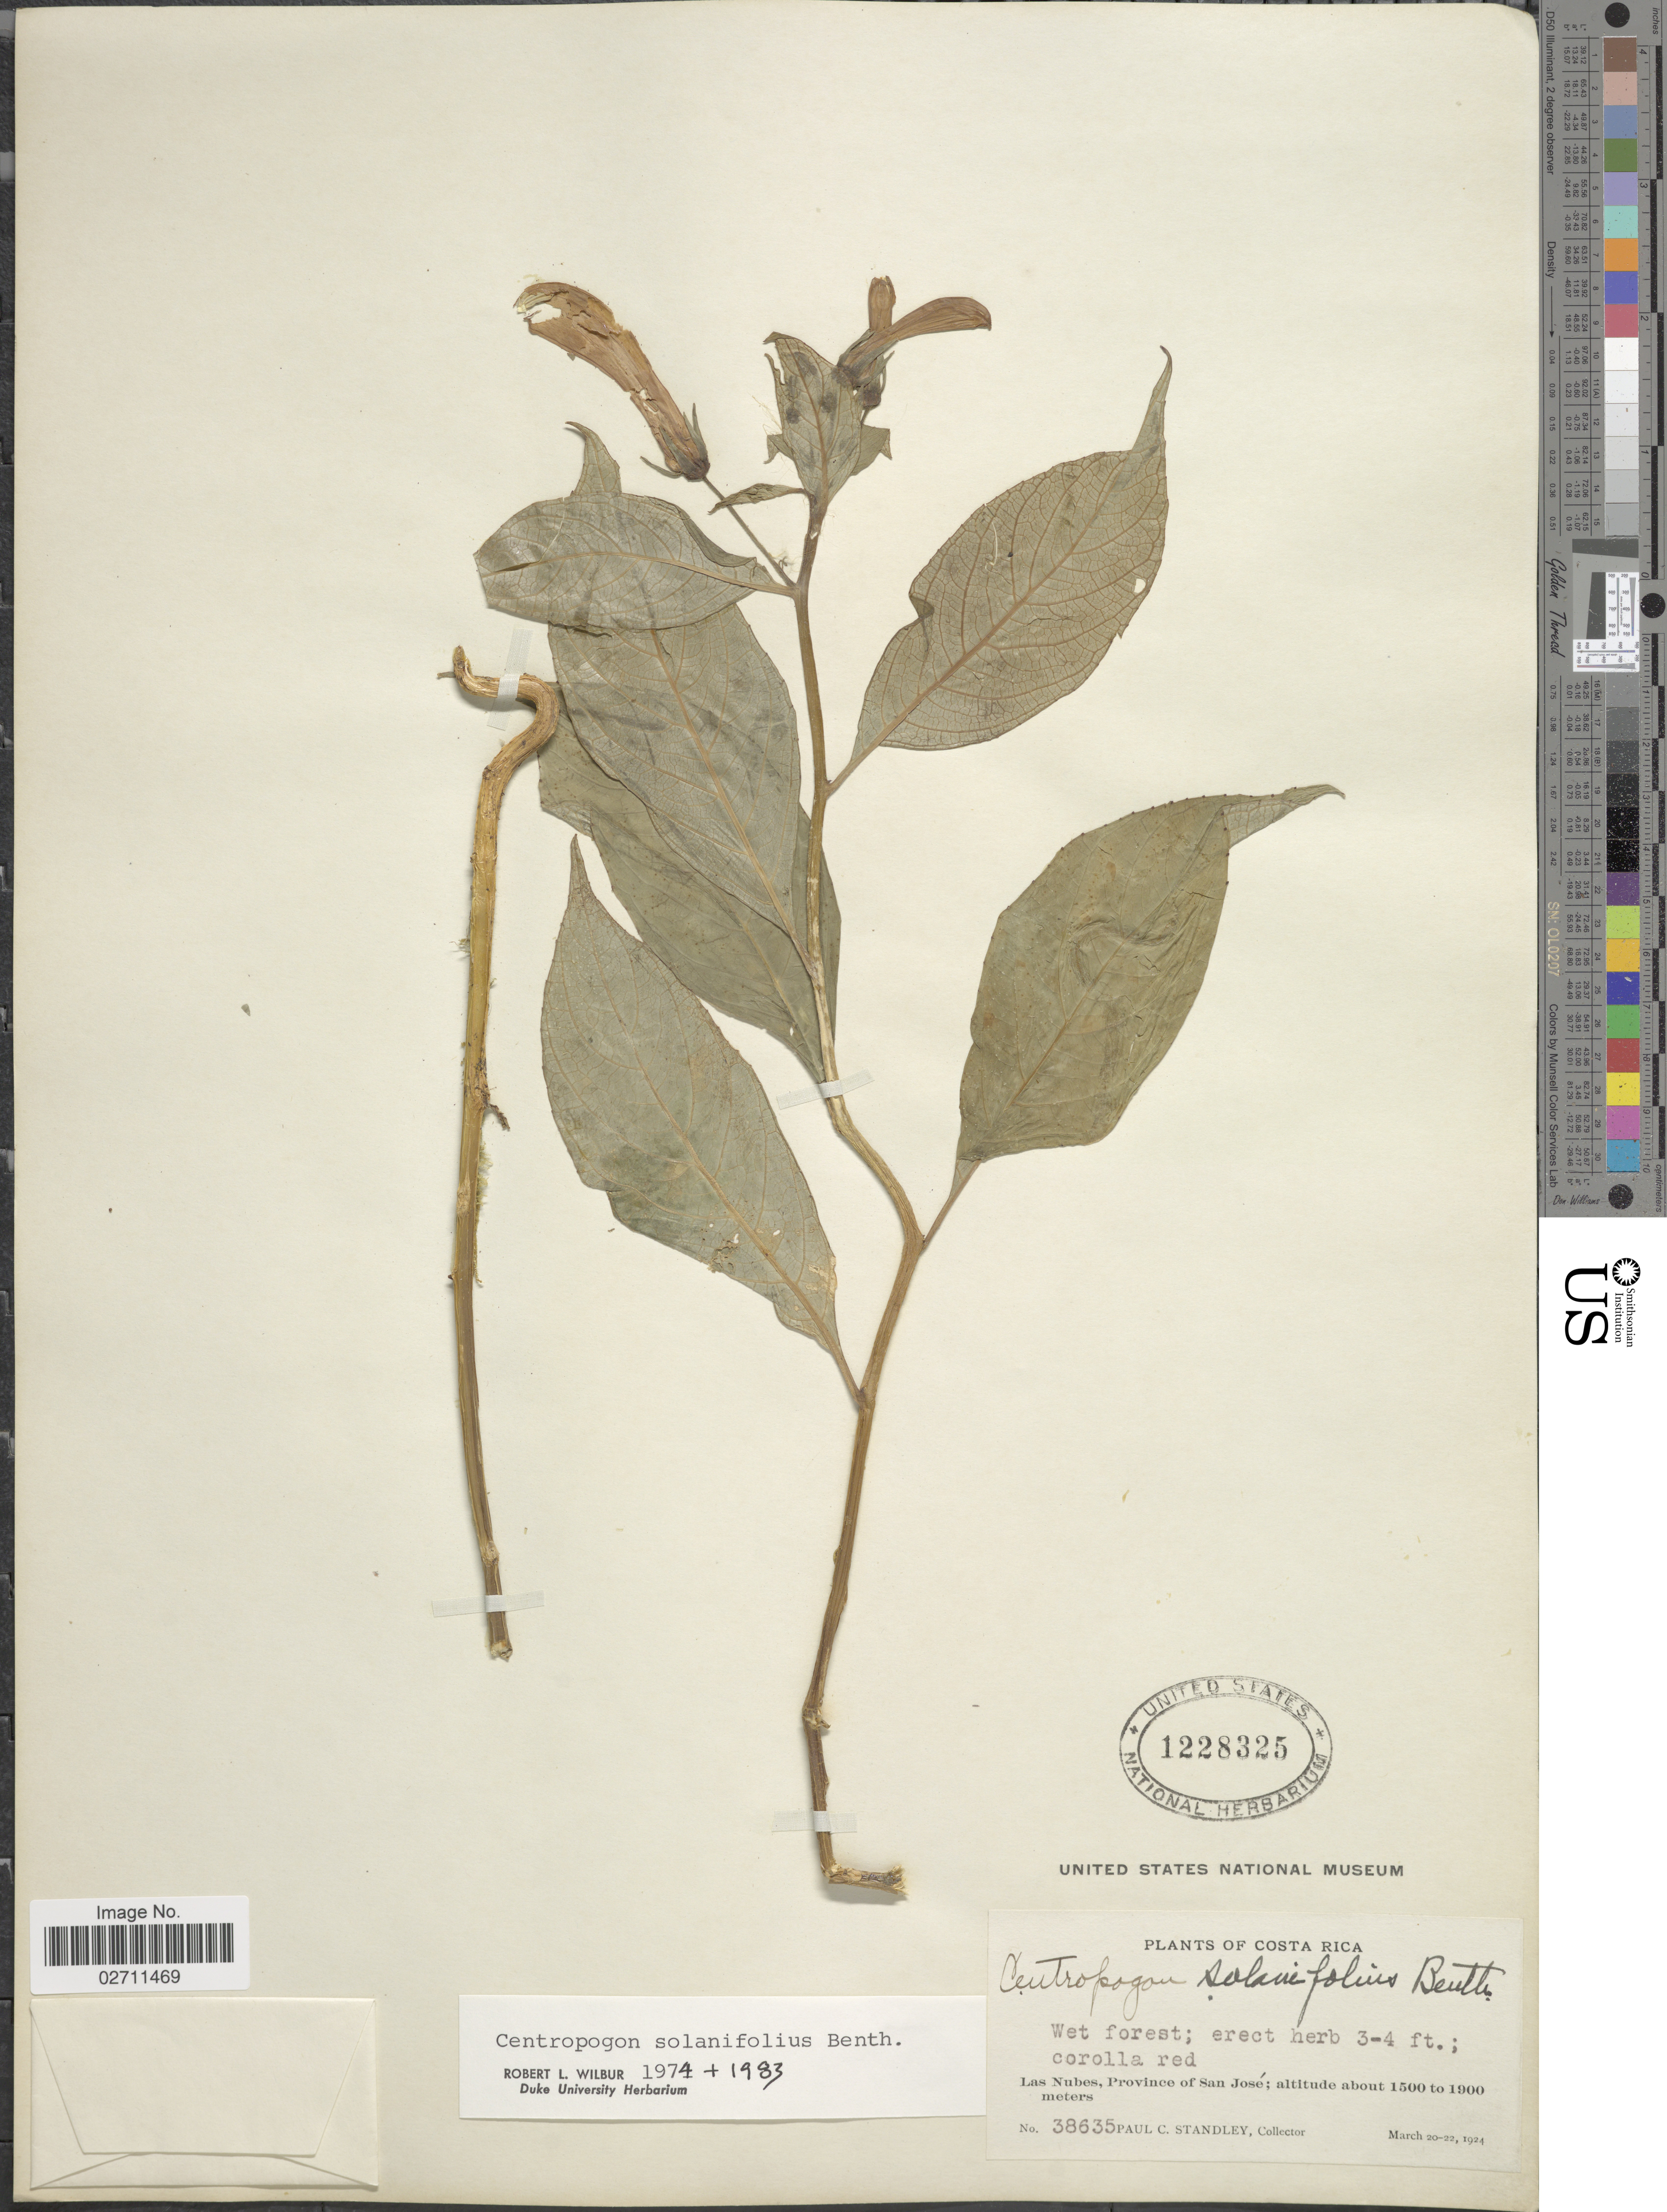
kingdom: Plantae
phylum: Tracheophyta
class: Magnoliopsida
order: Asterales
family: Campanulaceae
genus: Centropogon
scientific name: Centropogon solanifolius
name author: Benth.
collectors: P. C. Standley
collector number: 38635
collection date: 1924-03-20/1924-03-22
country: Costa Rica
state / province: San José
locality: Las Nubes.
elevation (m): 1500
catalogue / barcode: US 1228325